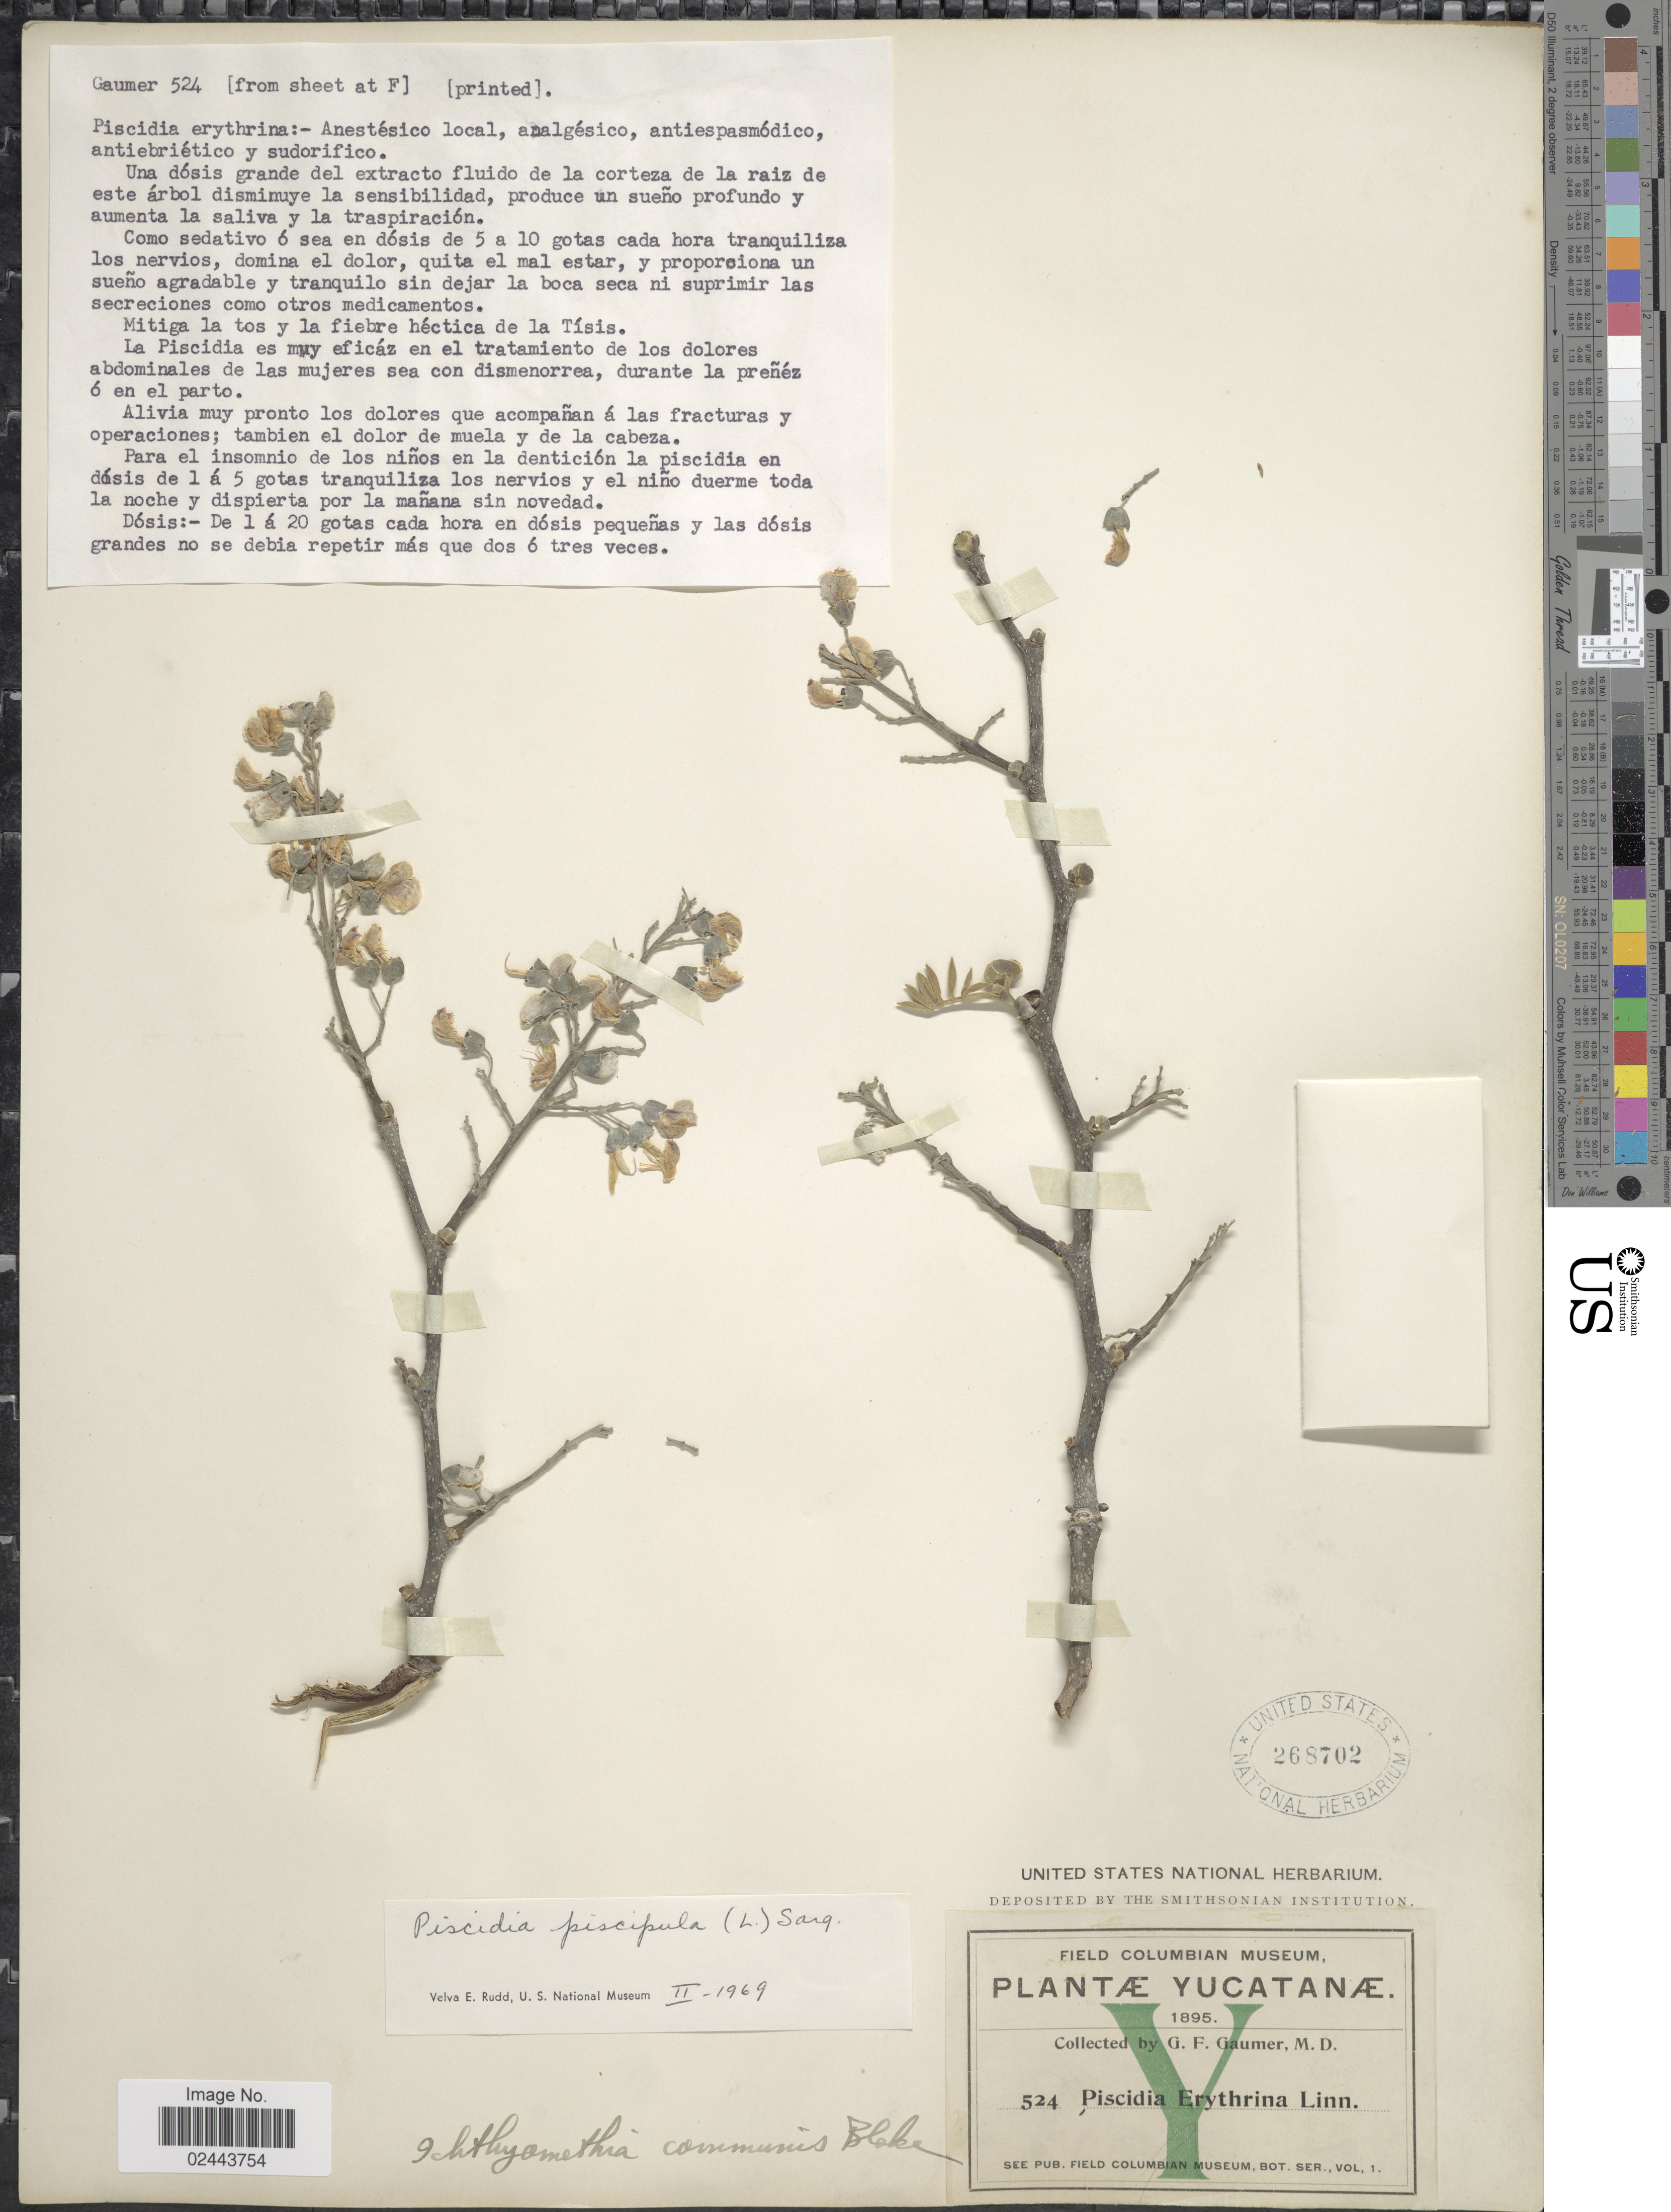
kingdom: Plantae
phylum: Tracheophyta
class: Magnoliopsida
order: Fabales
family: Fabaceae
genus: Piscidia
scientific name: Piscidia piscipula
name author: (L.) Sarg.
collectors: G. F. Gaumer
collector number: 524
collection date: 1895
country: Mexico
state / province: Yucatán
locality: Yucatanae.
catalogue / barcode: US 268702